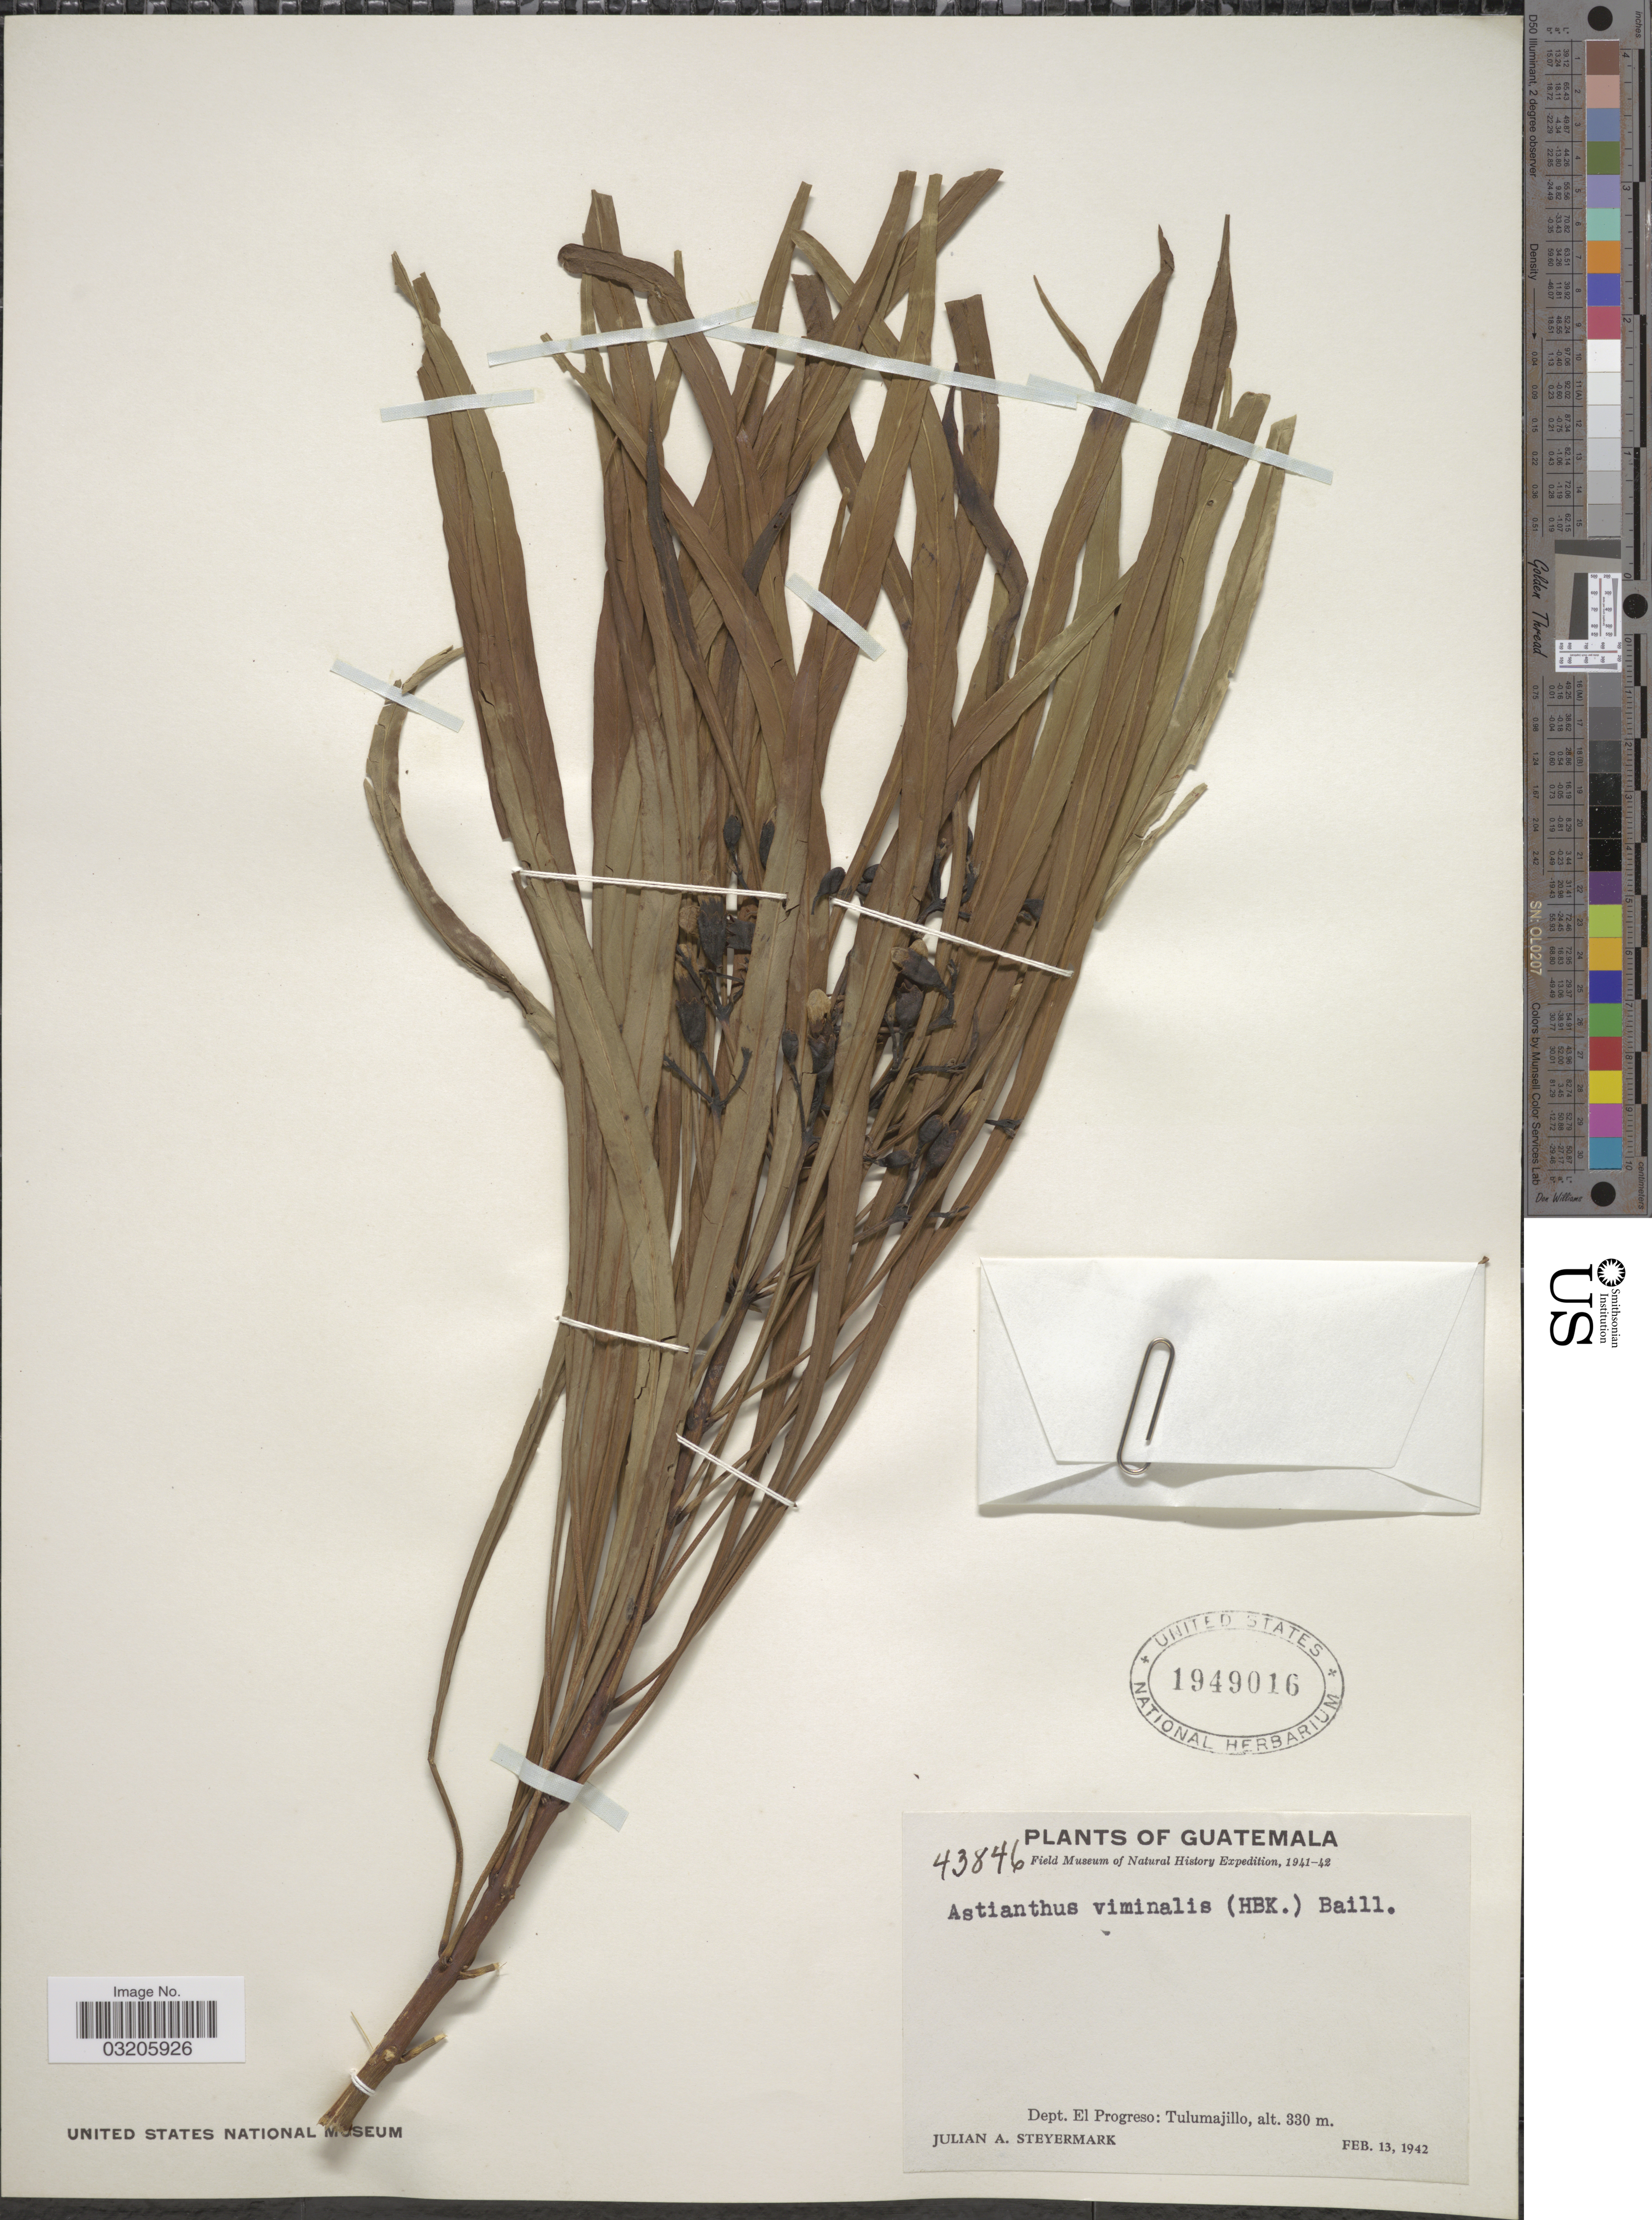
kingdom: Plantae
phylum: Tracheophyta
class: Magnoliopsida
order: Lamiales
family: Bignoniaceae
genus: Astianthus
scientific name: Astianthus viminalis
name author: (Kunth) Baill.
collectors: J. Steyermark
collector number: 43846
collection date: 1942-02-13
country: Guatemala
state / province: El Progreso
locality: Dept. El Progreso: Tulumajillo.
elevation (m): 330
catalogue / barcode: US 1949016